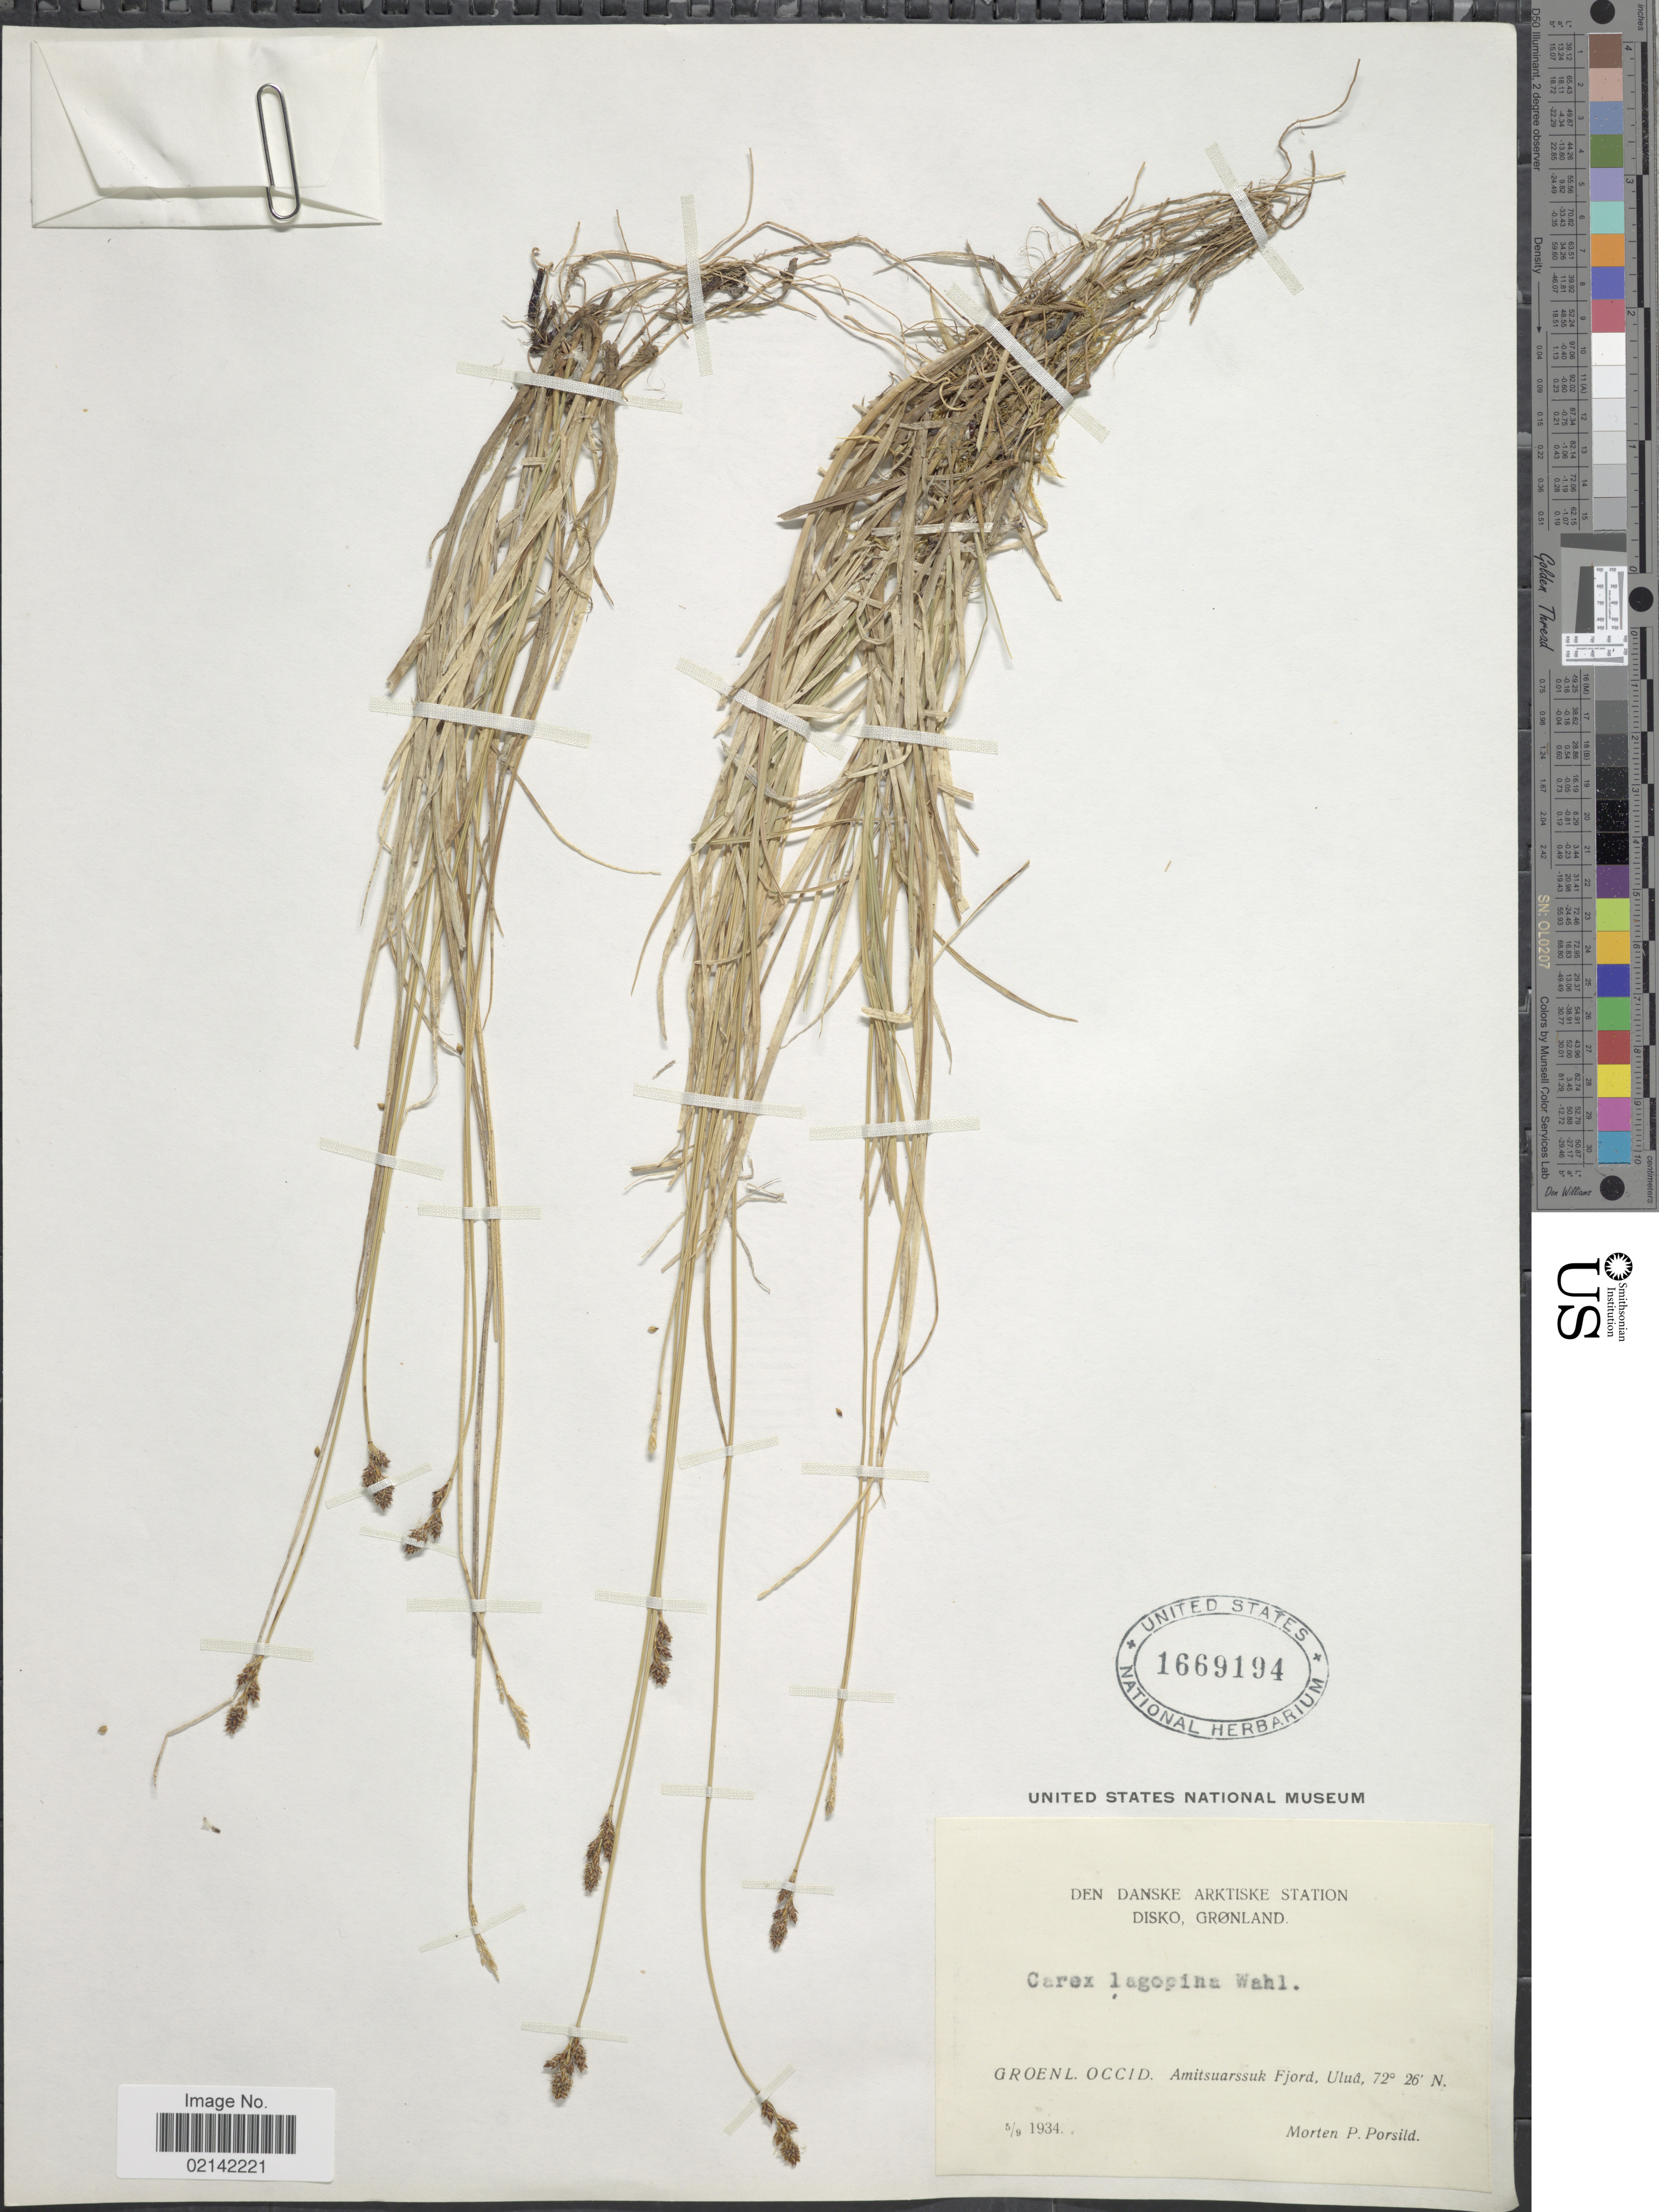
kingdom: Plantae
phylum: Tracheophyta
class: Liliopsida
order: Poales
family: Cyperaceae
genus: Carex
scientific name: Carex lachenalii subsp. lachenalii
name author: Schkuhr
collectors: M. P. Porsild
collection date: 1934-09-05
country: Greenland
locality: Groenl. Occid. Amitsuarssuk Fjord, Uluâ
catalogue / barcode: US 1669194